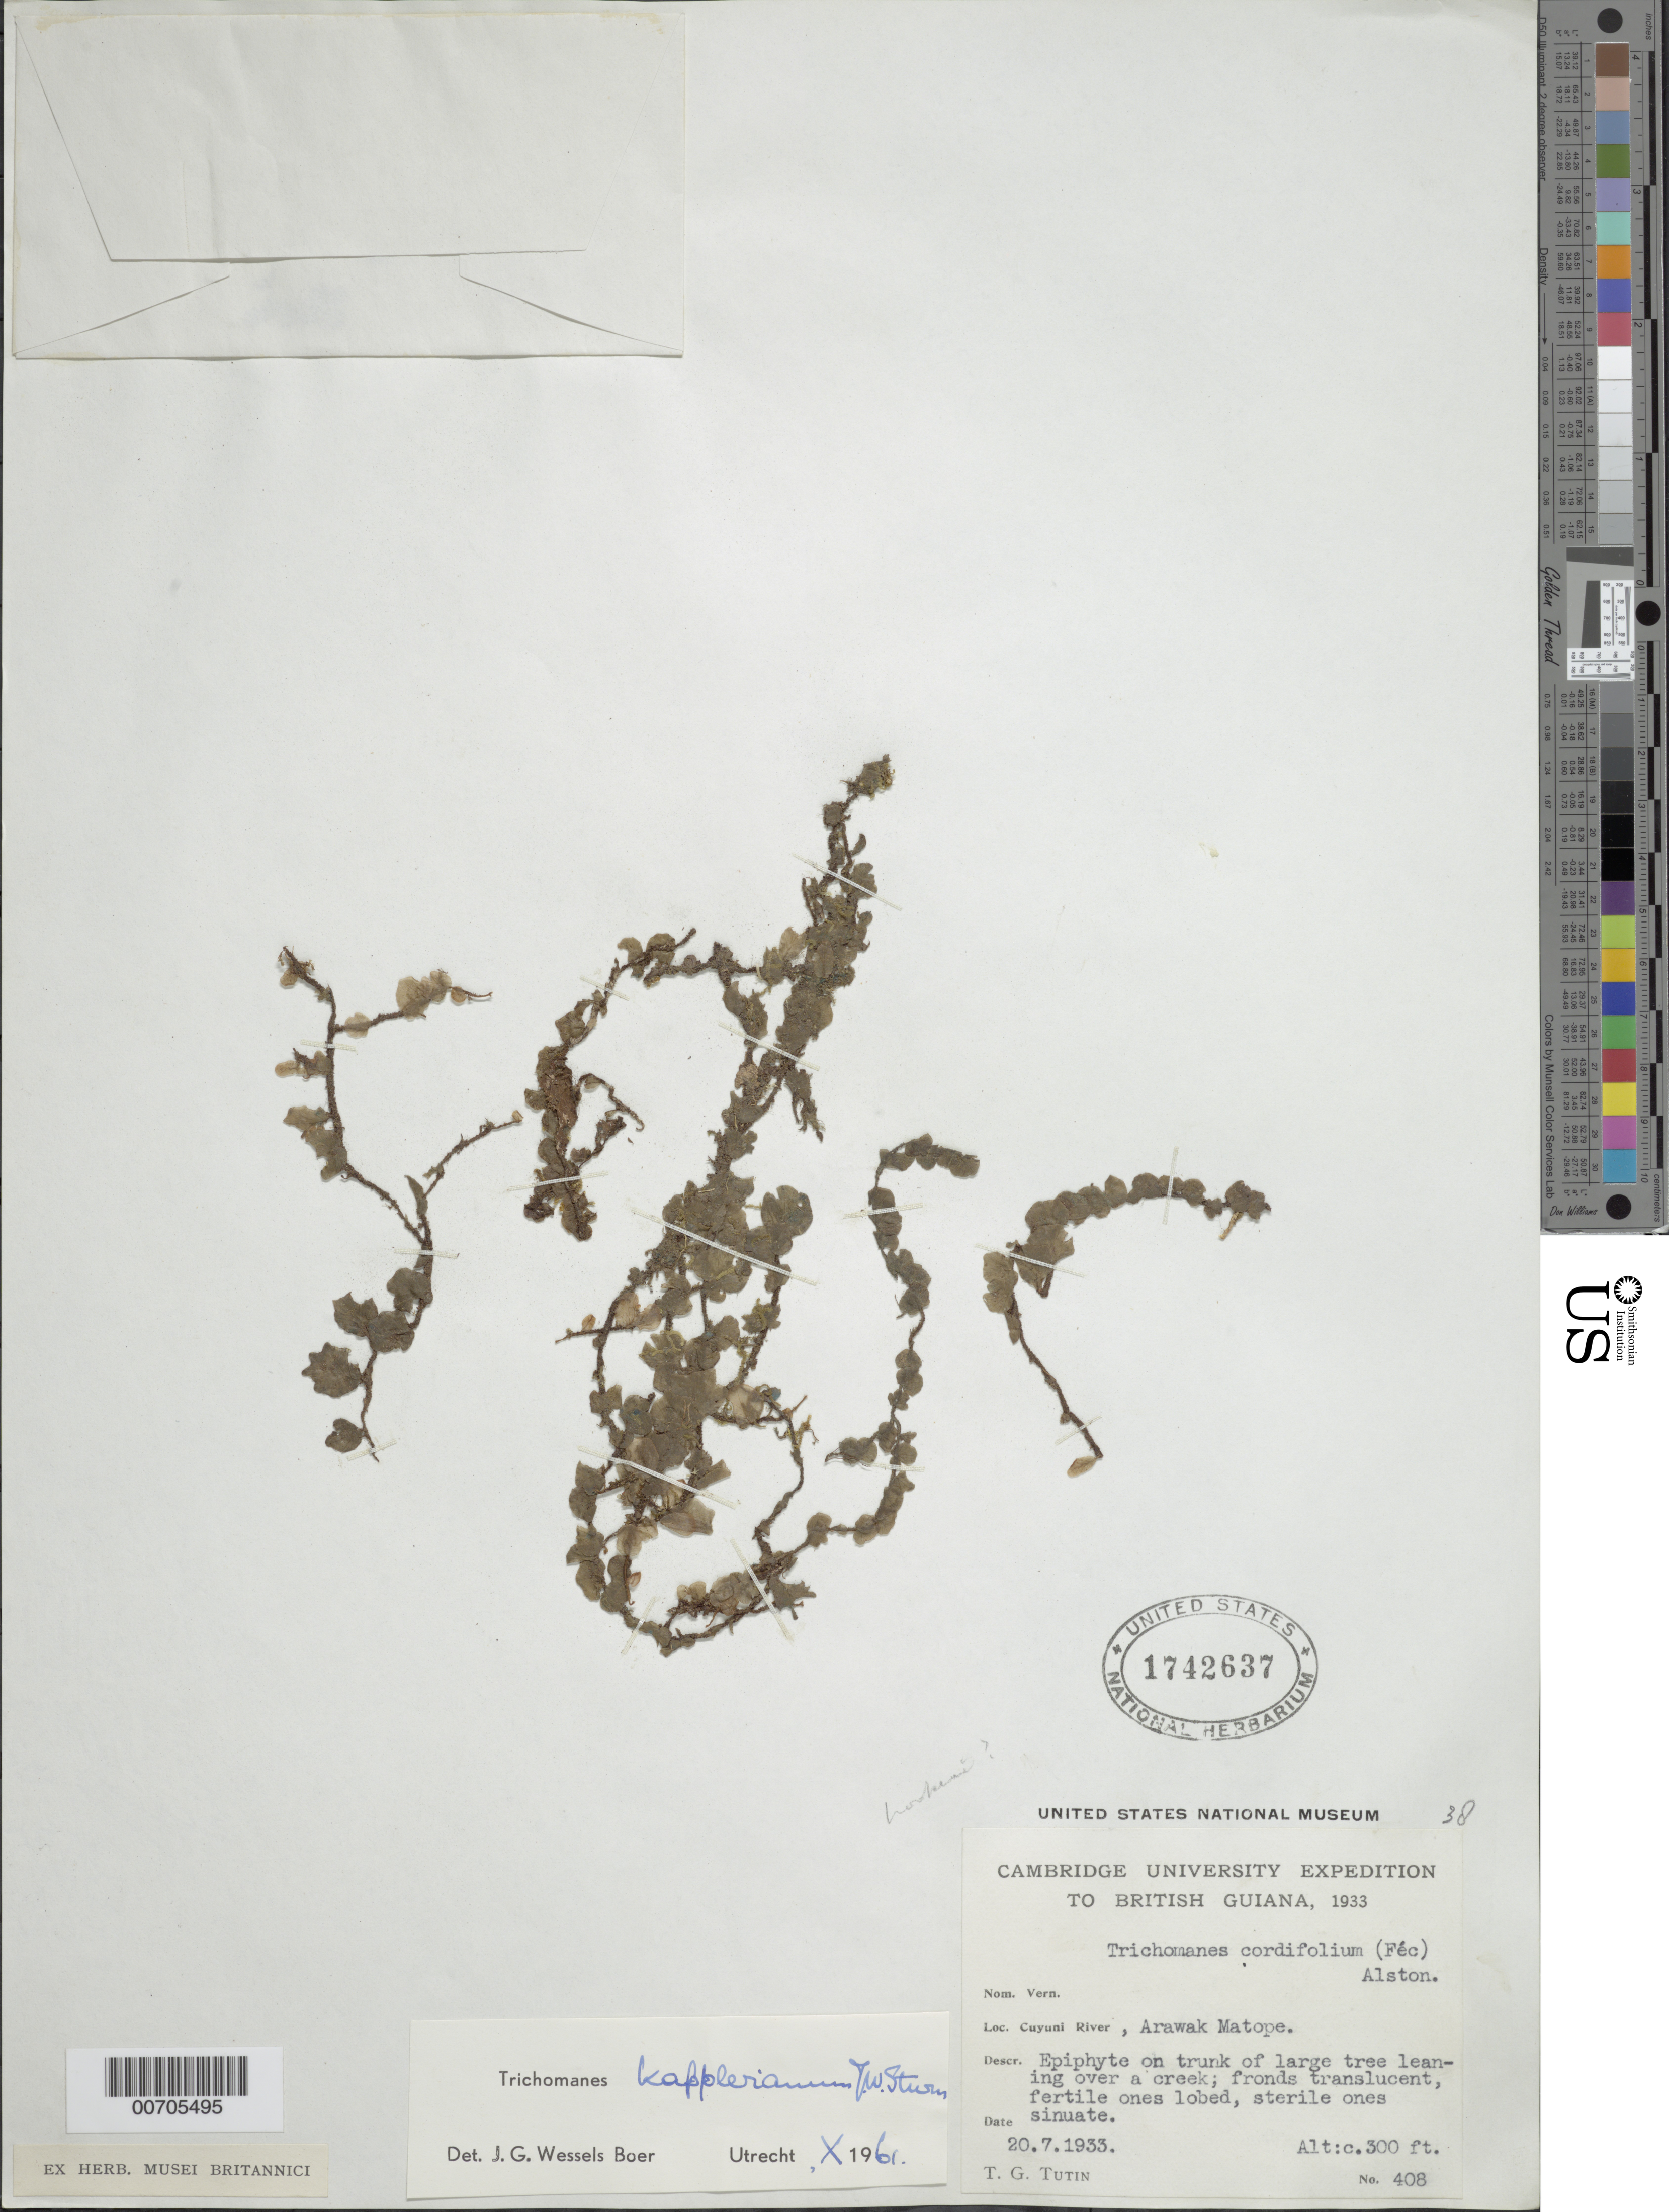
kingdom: Plantae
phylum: Tracheophyta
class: Polypodiopsida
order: Hymenophyllales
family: Hymenophyllaceae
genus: Didymoglossum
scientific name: Didymoglossum kapplerianum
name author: (Sturm) Ebihara & Dubuisson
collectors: T. G. Tutin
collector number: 408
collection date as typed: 20-Jul-33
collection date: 1933-07-20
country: Guyana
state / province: Cuyuni-Mazaruni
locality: Arawak Matope, Cuyuni R.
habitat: On trunk of large tree leaning over creek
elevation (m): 91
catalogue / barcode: US 1742637